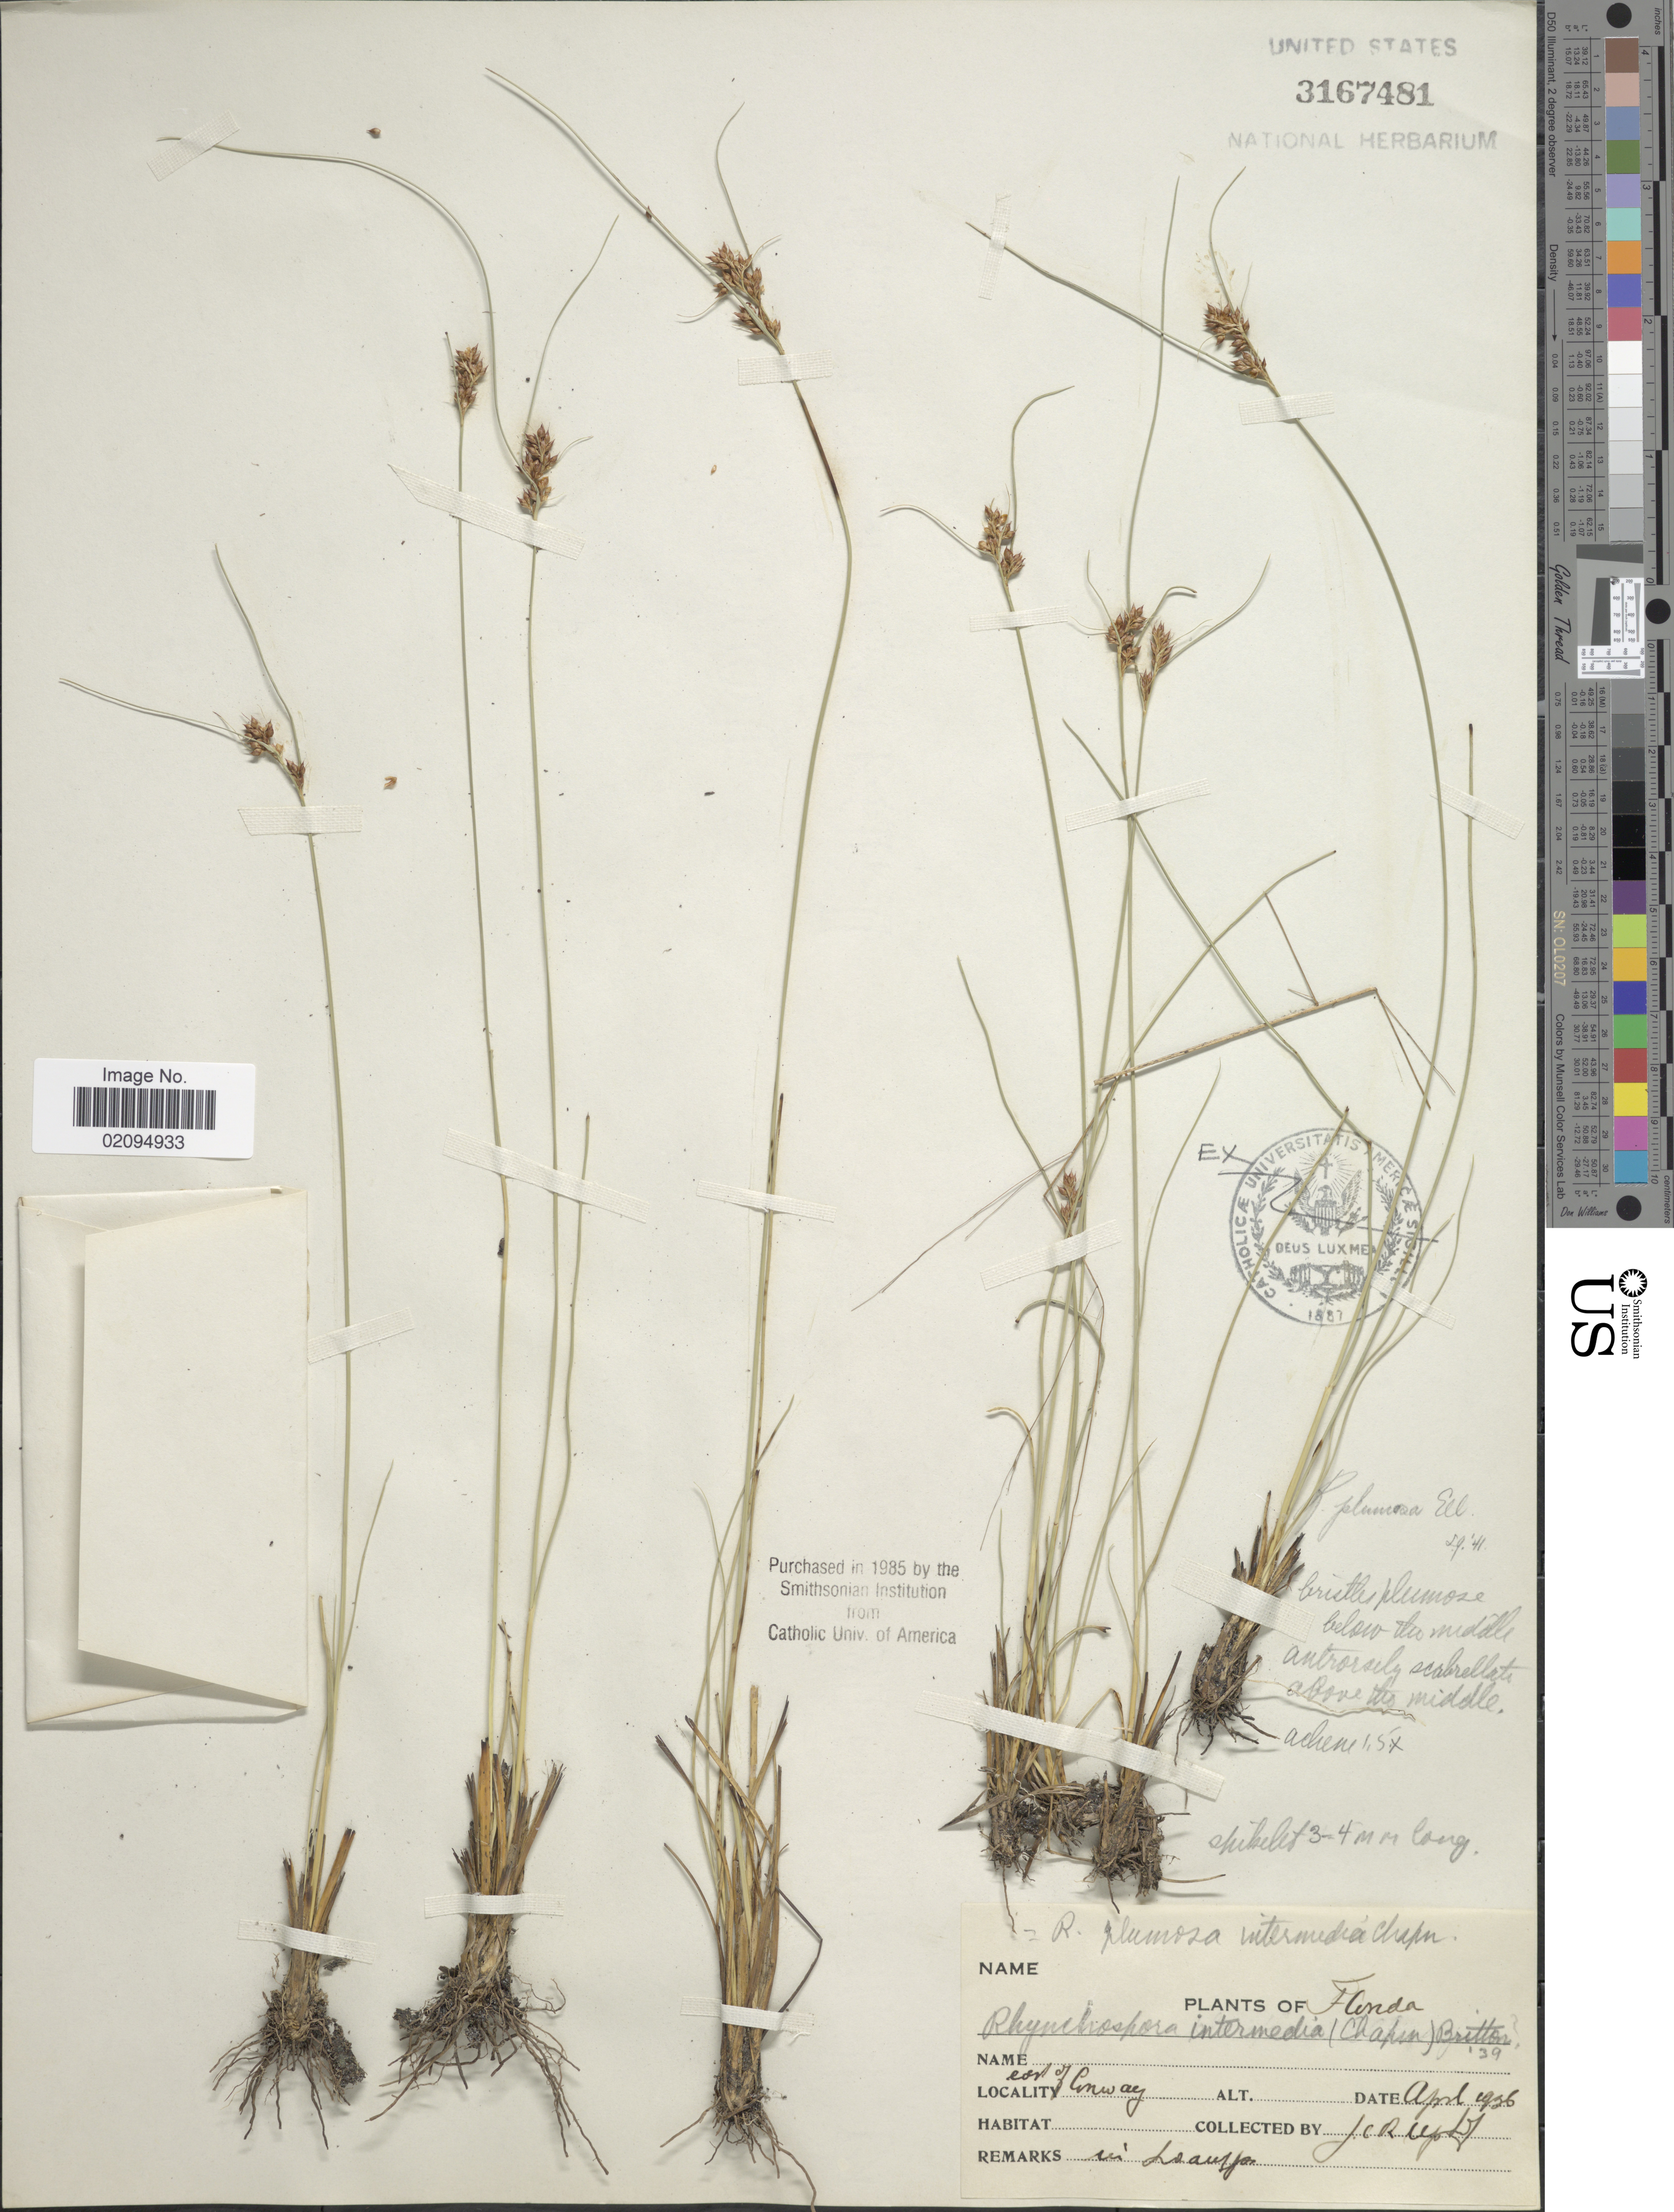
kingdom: Plantae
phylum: Tracheophyta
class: Liliopsida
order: Poales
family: Cyperaceae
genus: Rhynchospora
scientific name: Rhynchospora plumosa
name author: Elliott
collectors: J. C. T. Uphof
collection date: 1936-04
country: United States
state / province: Florida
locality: East of Conway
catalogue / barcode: US 3167481